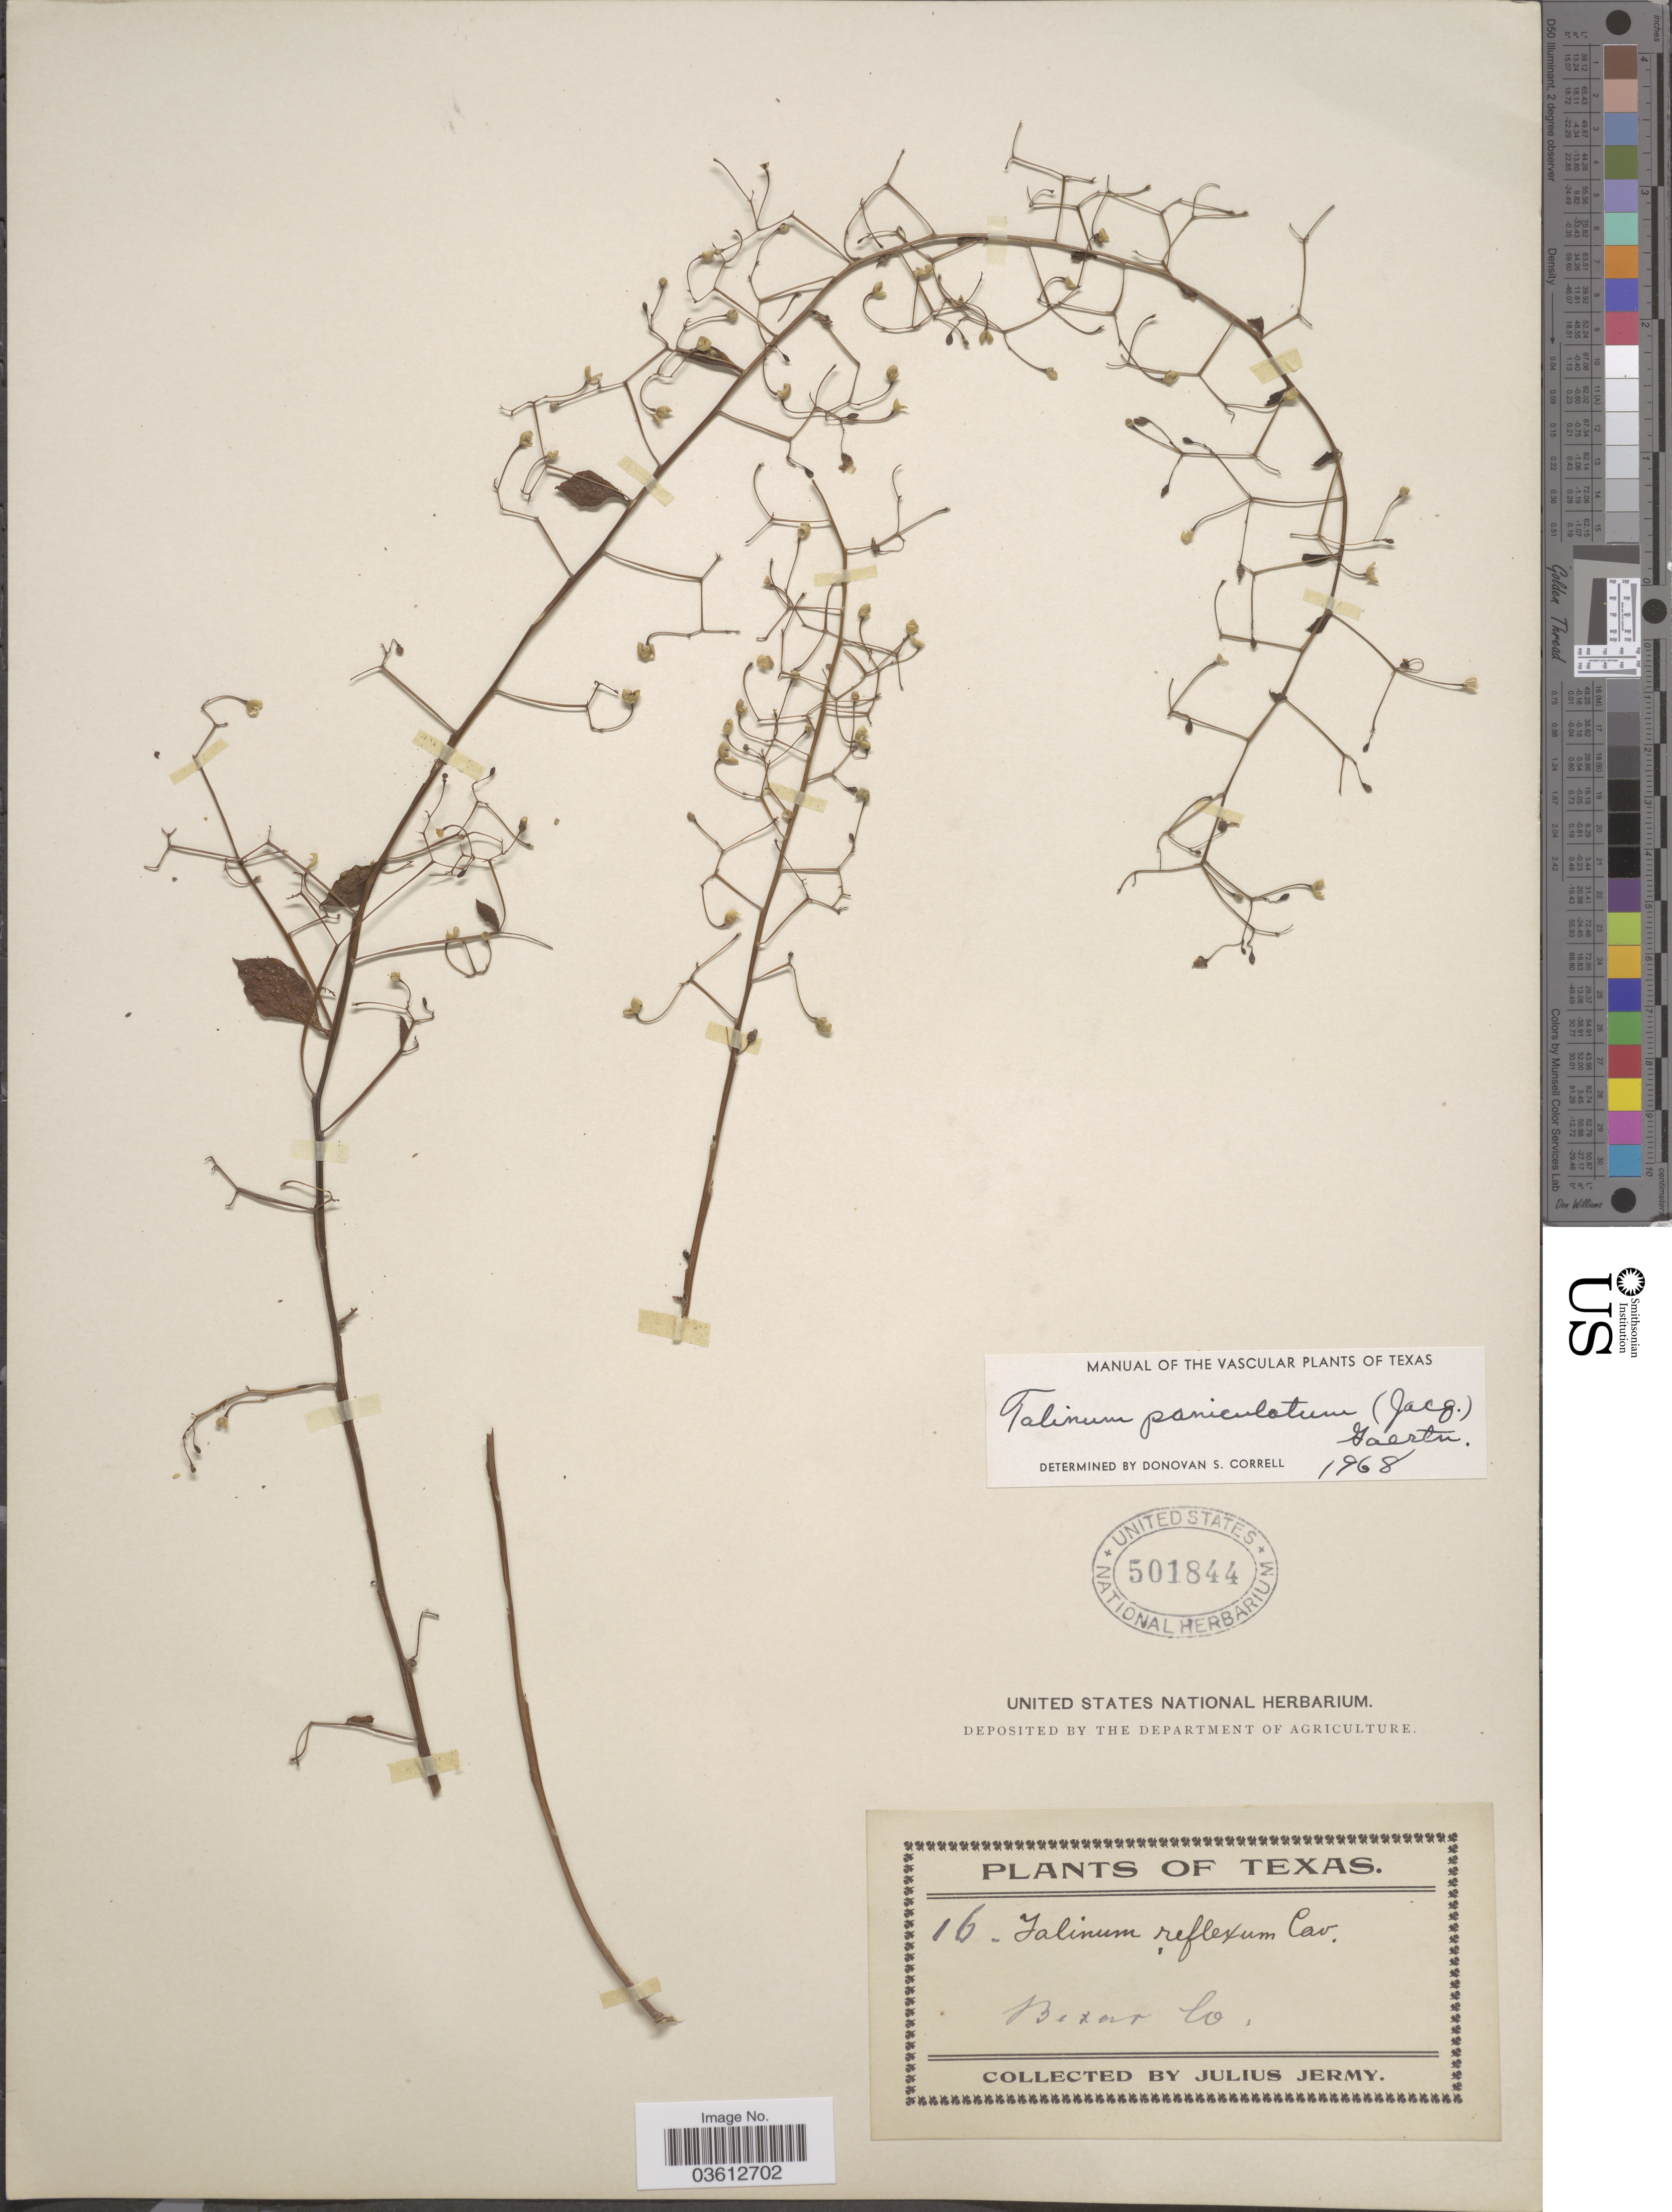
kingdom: Plantae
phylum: Tracheophyta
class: Magnoliopsida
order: Caryophyllales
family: Talinaceae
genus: Talinum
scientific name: Talinum paniculatum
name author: (Jacq.) Gaertn.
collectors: J. Jermy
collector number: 16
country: United States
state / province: Texas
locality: Bexar Co.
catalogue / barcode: US 501844